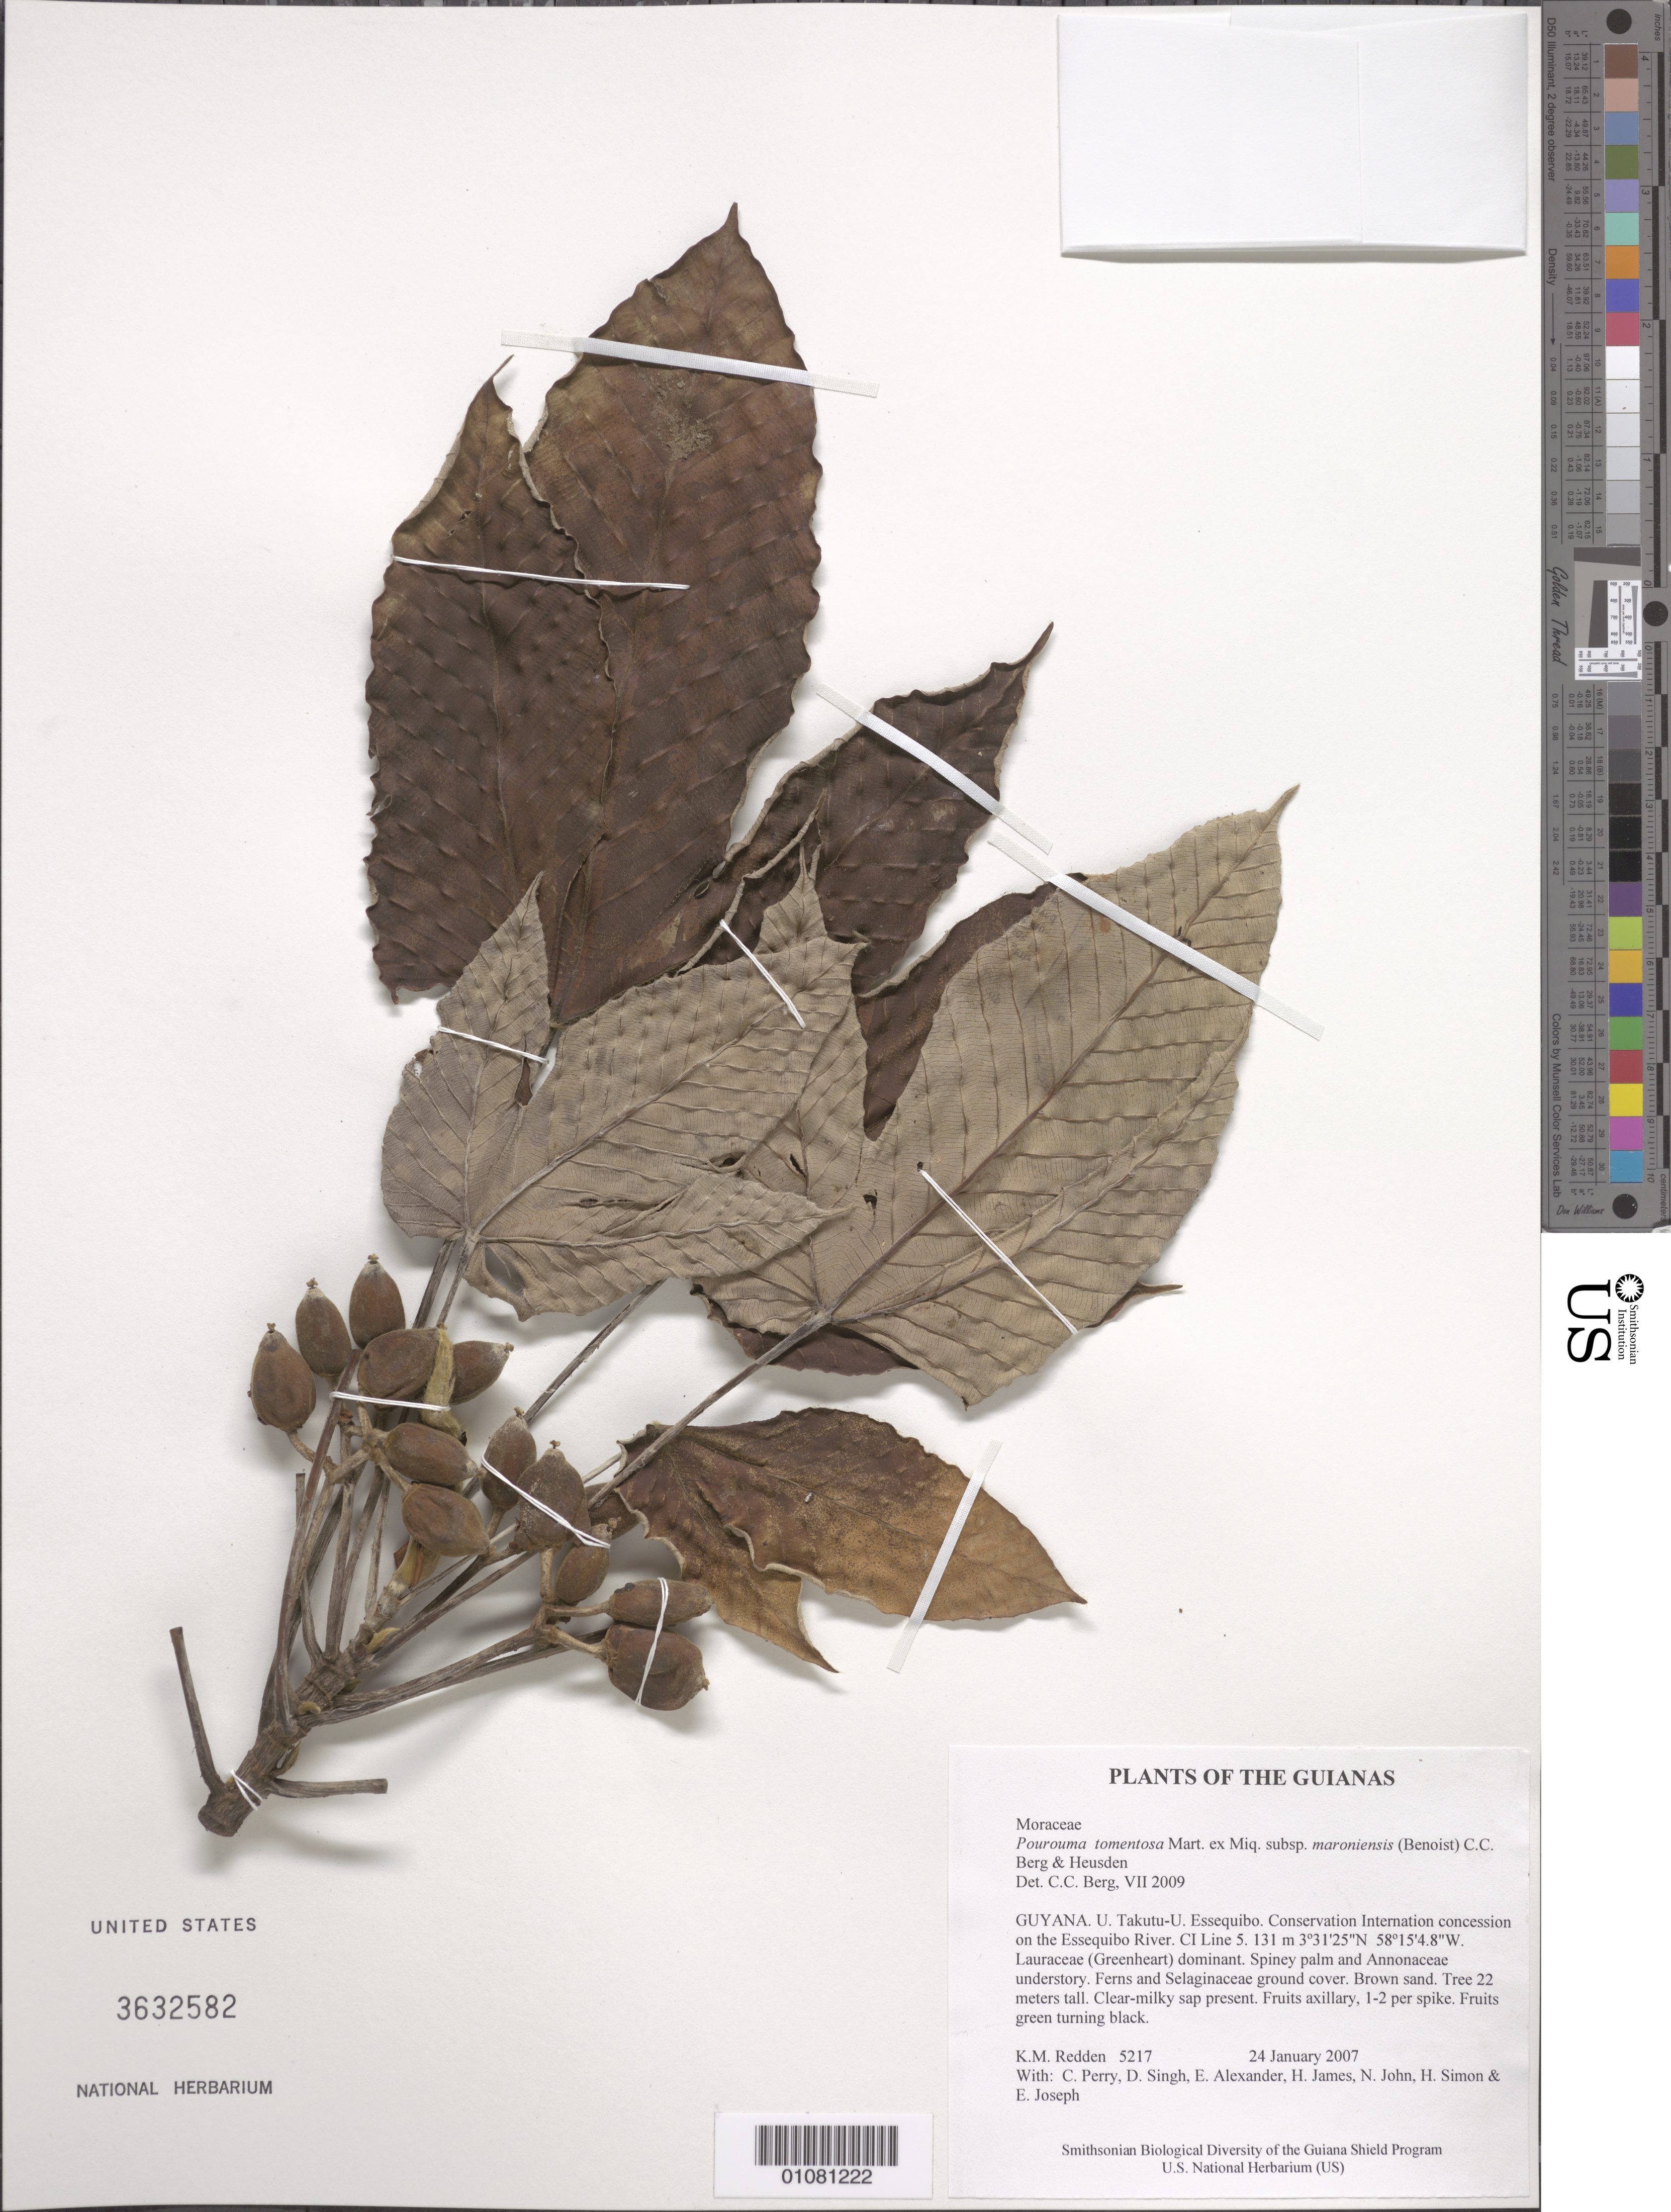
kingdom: Plantae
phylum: Tracheophyta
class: Magnoliopsida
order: Rosales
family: Urticaceae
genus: Pourouma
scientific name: Pourouma tomentosa subsp. maroniensis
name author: (Benoist) C.C. Berg & Heusden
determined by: Berg, C. C.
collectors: K. M. Redden, C. Perry, D. Singh, E. Alexander, H. James, N. John, H. Simon & E. Joseph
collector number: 5217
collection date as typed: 24 January 2007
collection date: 2007-01-24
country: Guyana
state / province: U. Takutu-U. Essequibo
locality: Conservation International concession on the Essequibo River. CI Line 5.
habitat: Lauraceae (Greenheart) dominant. Spiny palm and Annonaceae understory. Ferns and Selaginaceae ground cover. Brown sand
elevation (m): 131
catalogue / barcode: US 3632582